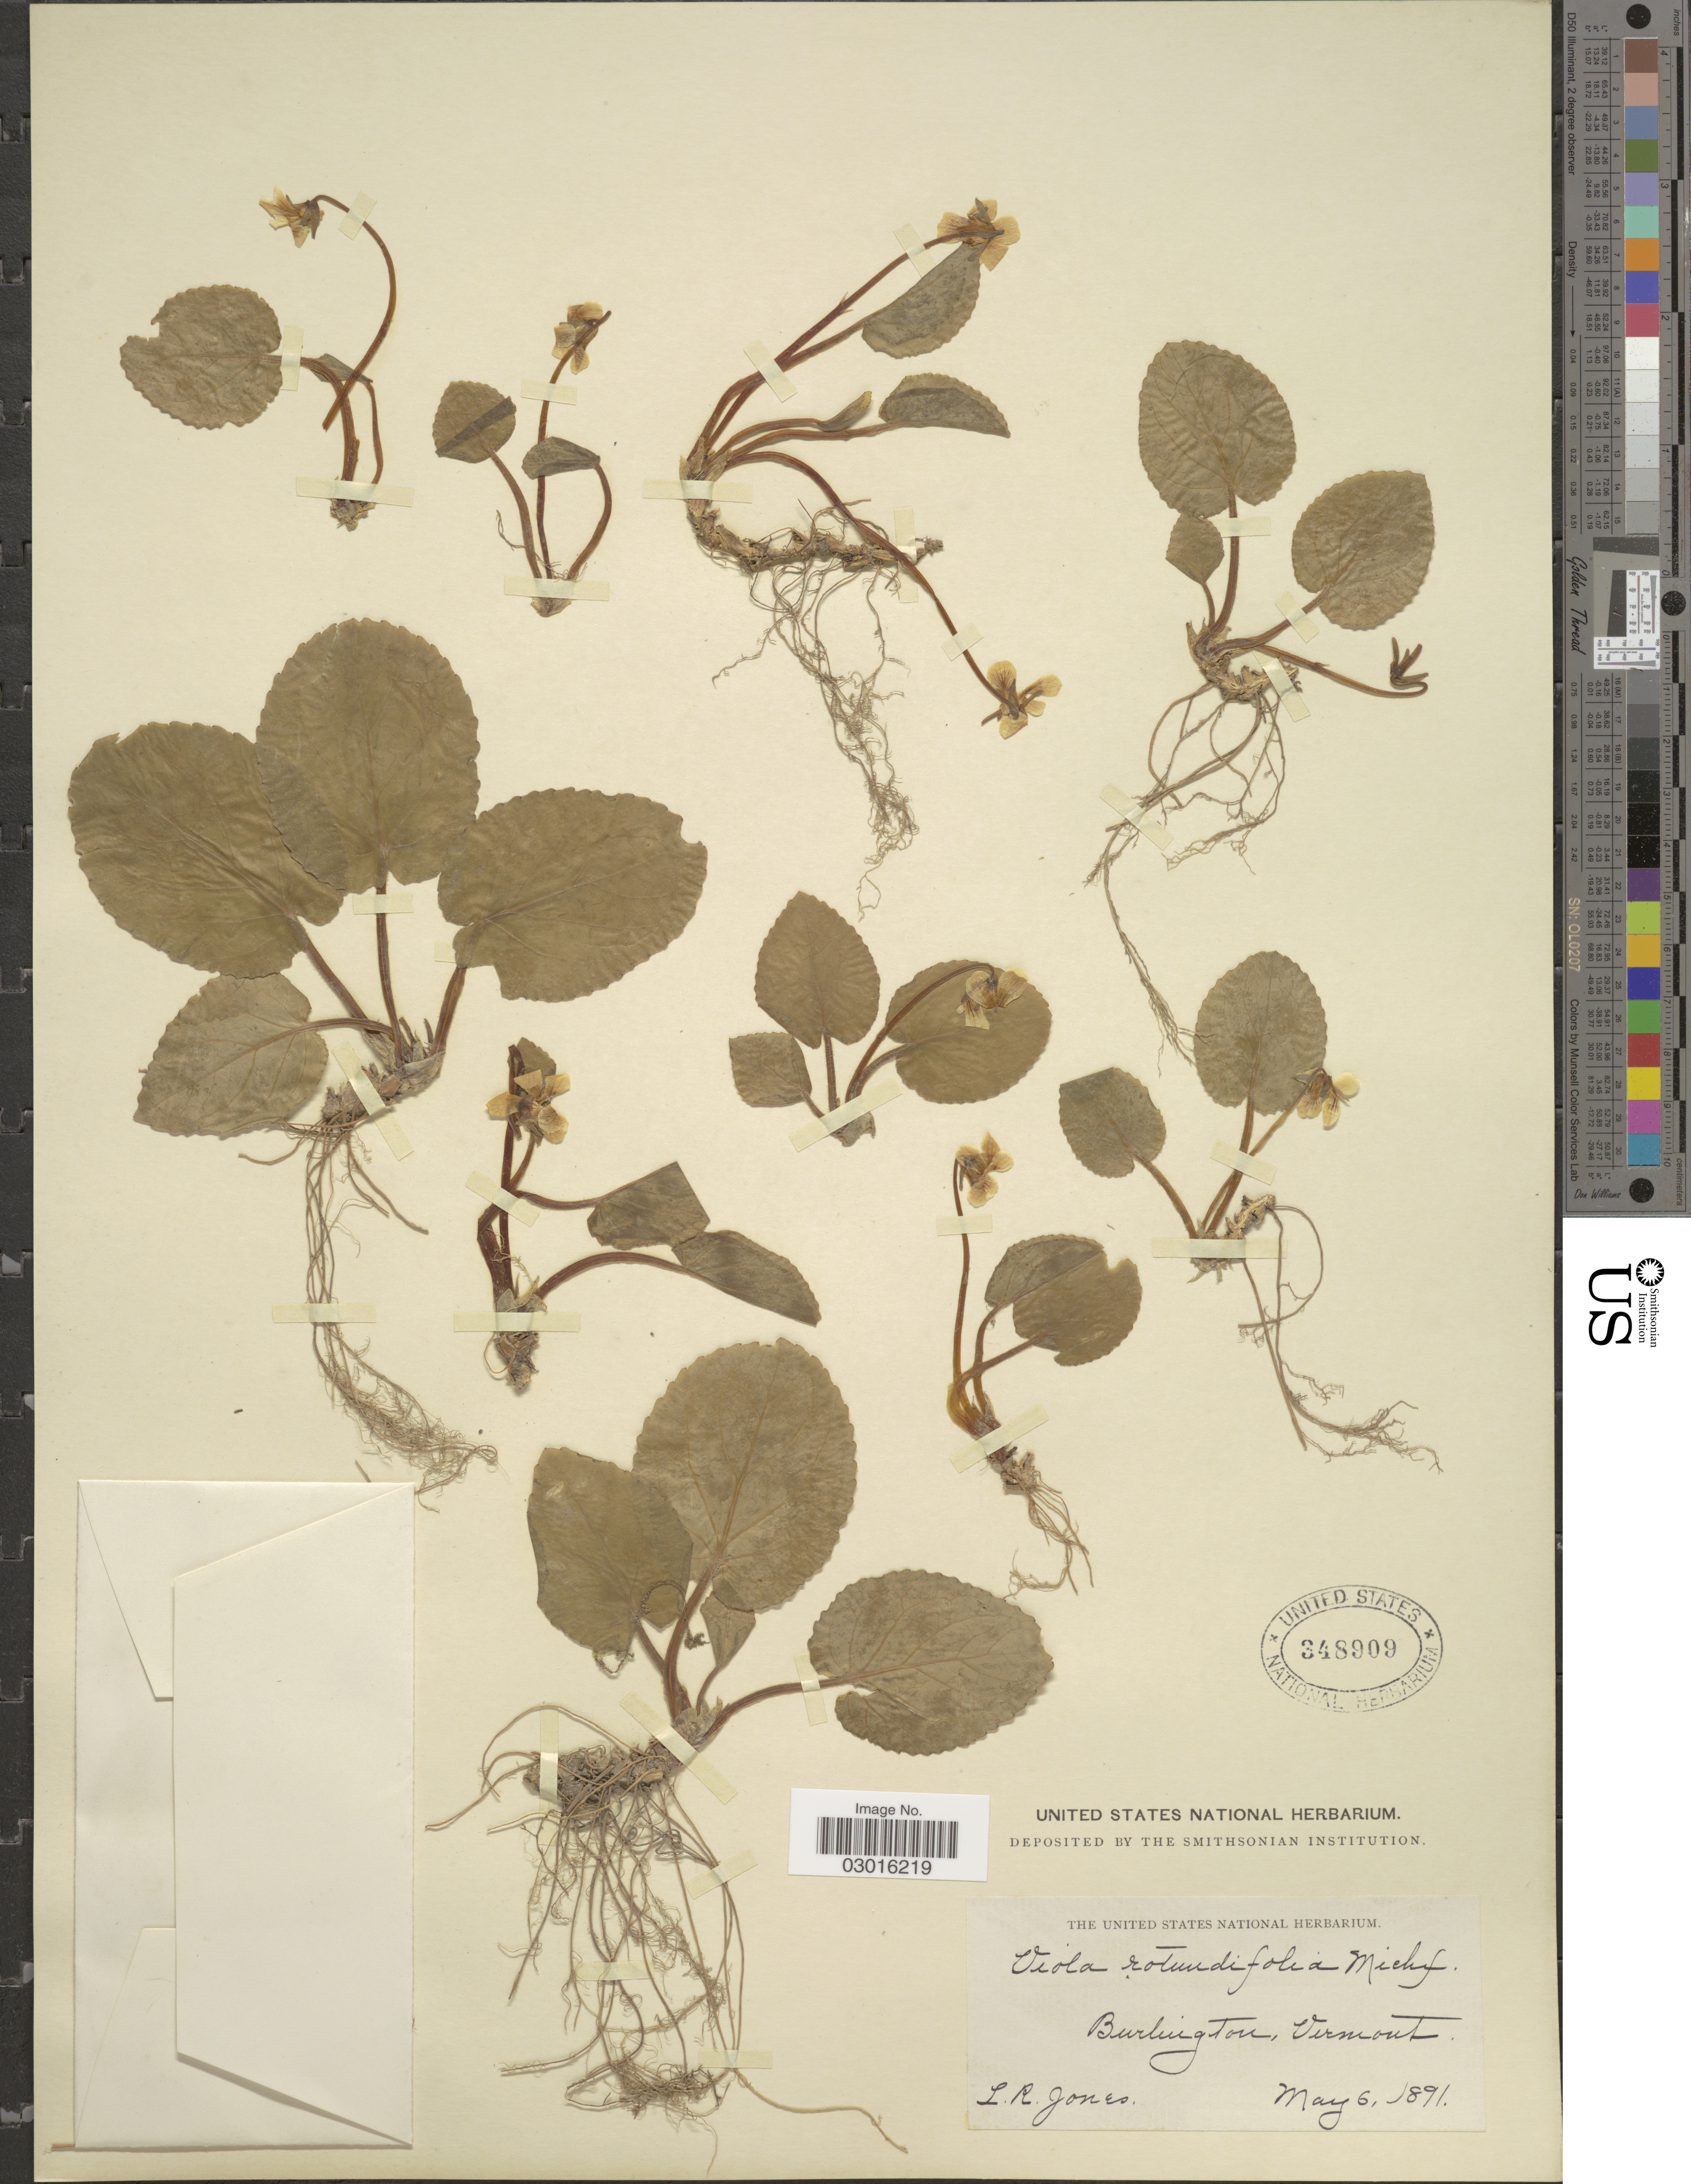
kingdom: Plantae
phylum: Tracheophyta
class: Magnoliopsida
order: Malpighiales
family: Violaceae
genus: Viola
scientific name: Viola rotundifolia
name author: Michx.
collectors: L. R. Jones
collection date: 1891-05-06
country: United States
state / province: Vermont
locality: Burlington.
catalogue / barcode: US 348909